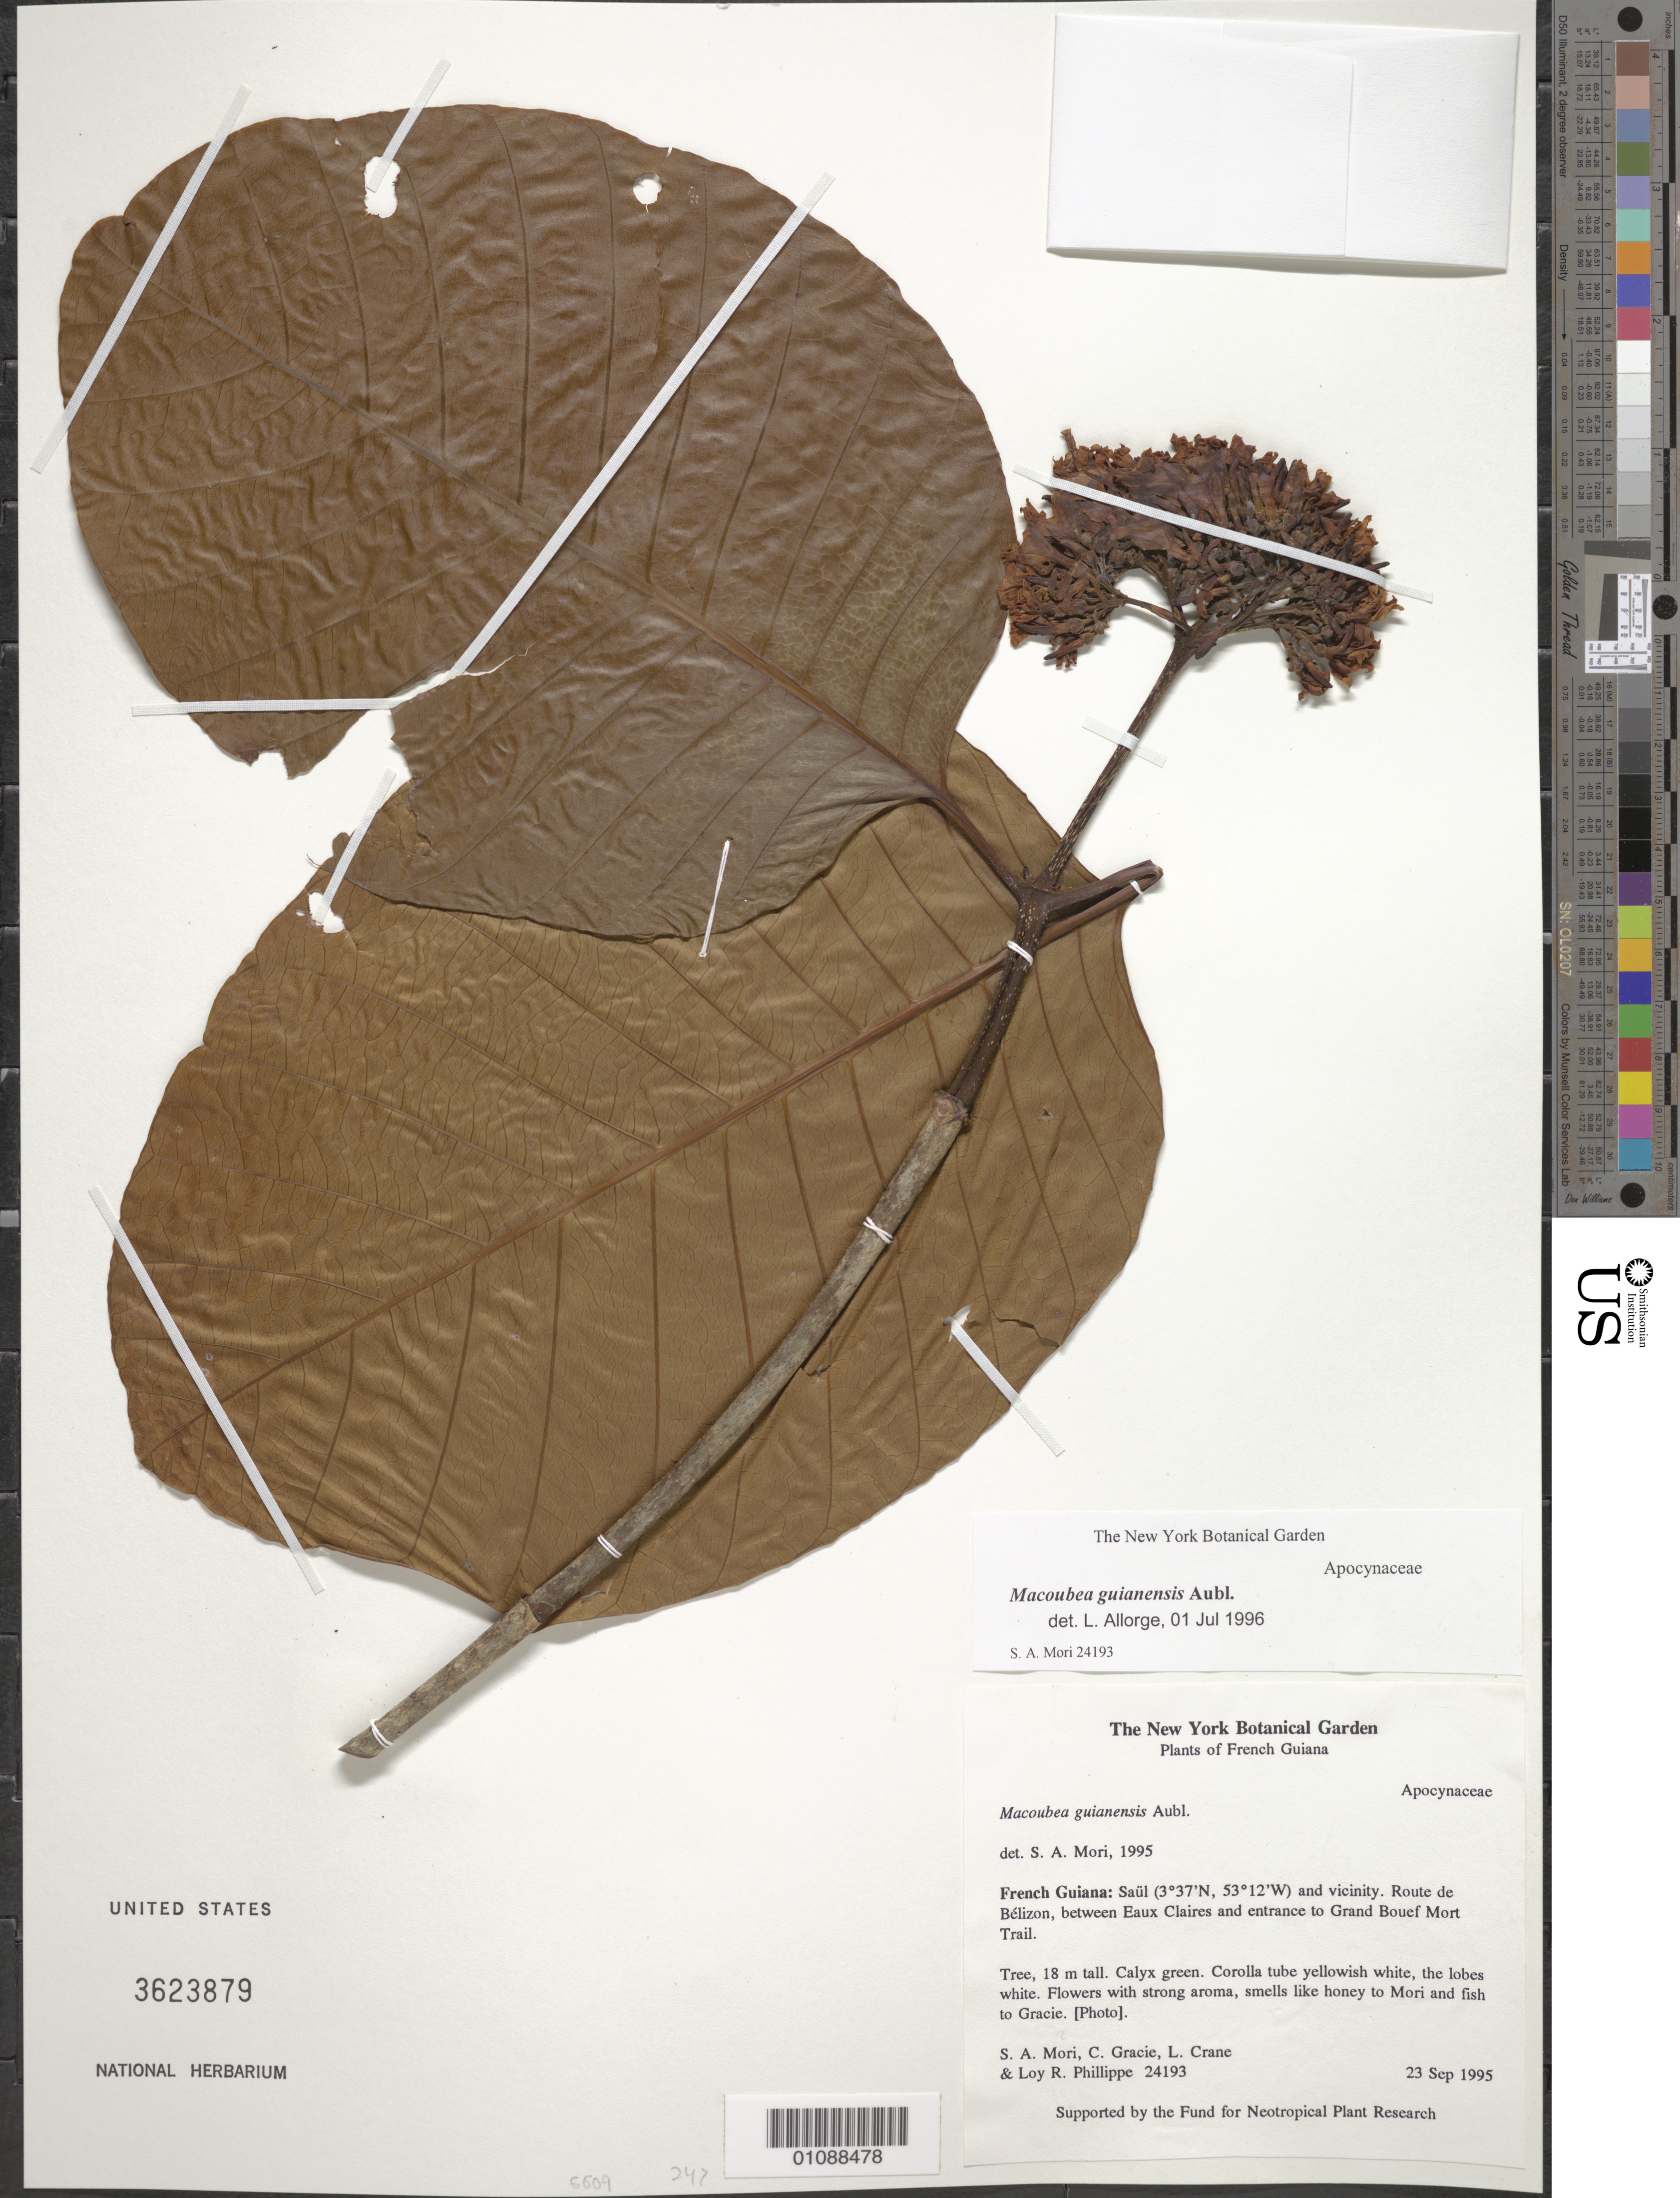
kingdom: Plantae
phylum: Tracheophyta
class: Magnoliopsida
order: Gentianales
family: Apocynaceae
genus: Macoubea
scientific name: Macoubea guianensis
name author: Aubl.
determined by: Allorge, L.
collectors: S. Mori, C. A. Gracie, L. Crane & L. Phillippe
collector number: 24193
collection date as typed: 23-Sep-95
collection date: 1995-09-23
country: French Guiana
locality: Saül and vic. Route de Bélizon, between Eaux Claires and entrance to Grand Bouef Mort Trail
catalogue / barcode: US 3623879